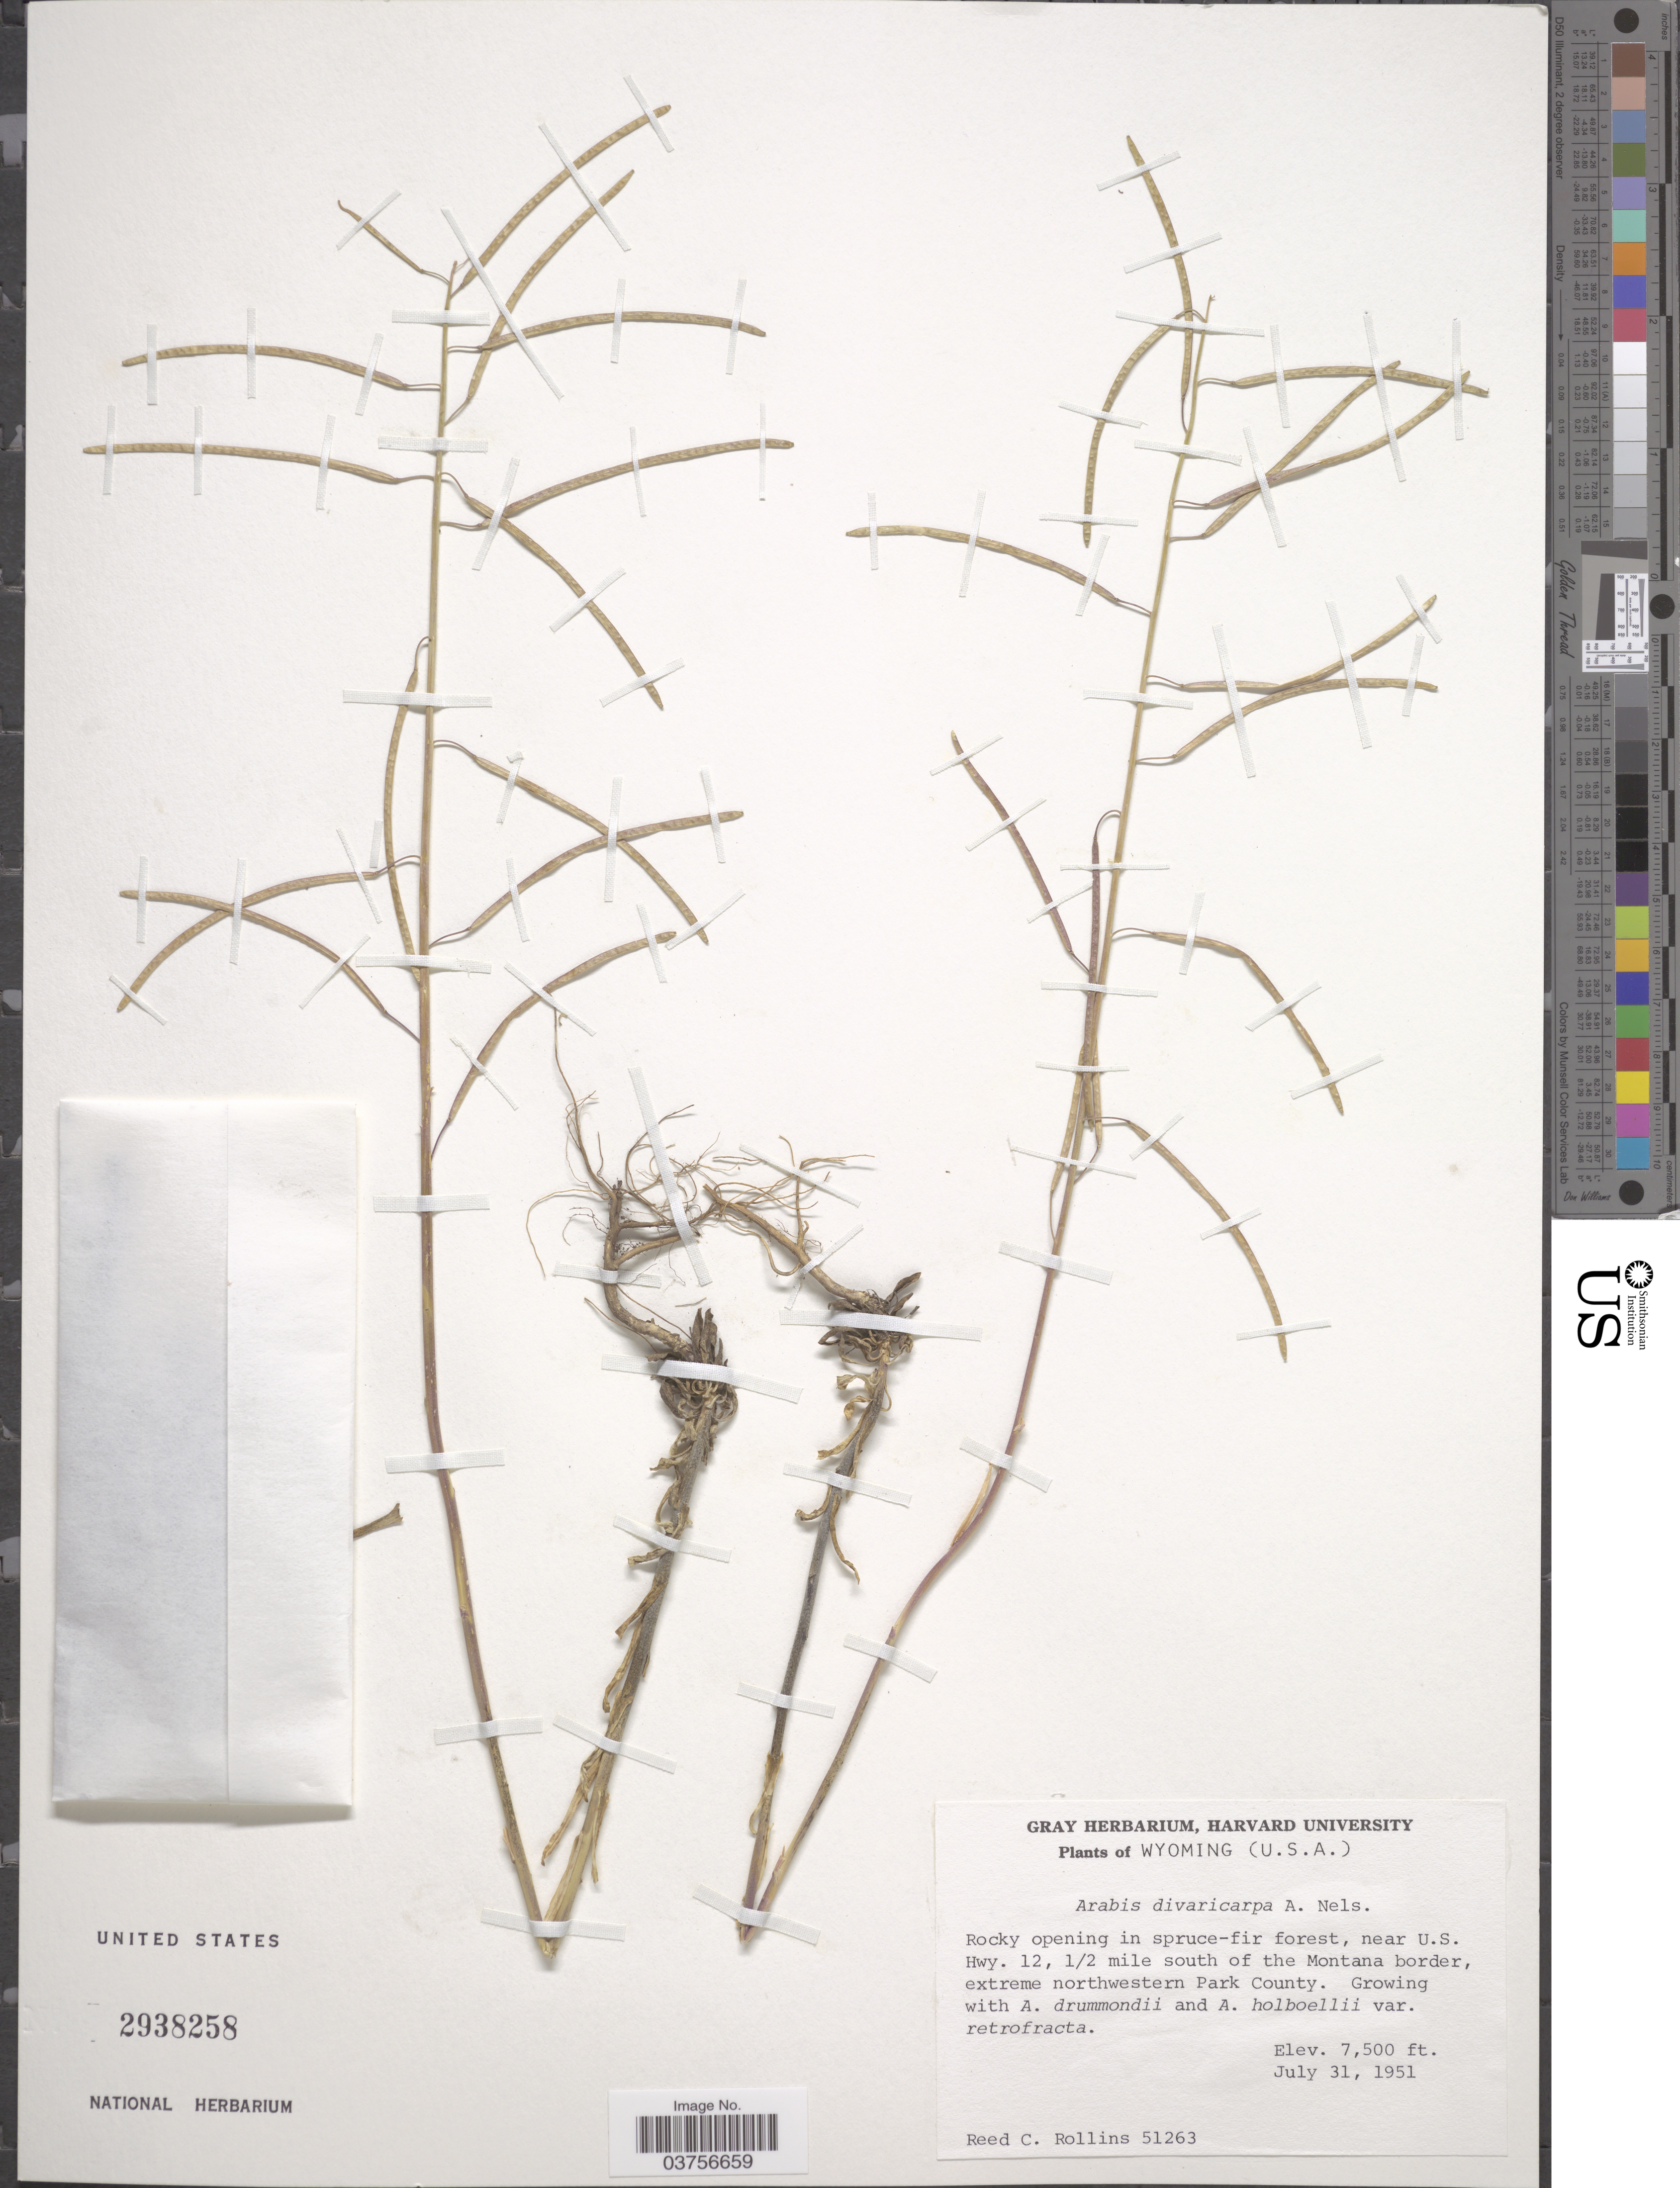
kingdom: Plantae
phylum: Tracheophyta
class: Magnoliopsida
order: Brassicales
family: Brassicaceae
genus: Arabis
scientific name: Arabis divaricarpa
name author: A. Nelson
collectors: R. C. Rollins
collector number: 51263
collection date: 1951-07-31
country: United States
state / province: Wyoming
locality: Near U.S. Hwy. 12, ½ mile south of the Montana border, extreme northwestern Park County.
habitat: rocky opening in spruce-fir forest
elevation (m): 2286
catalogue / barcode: US 2938258